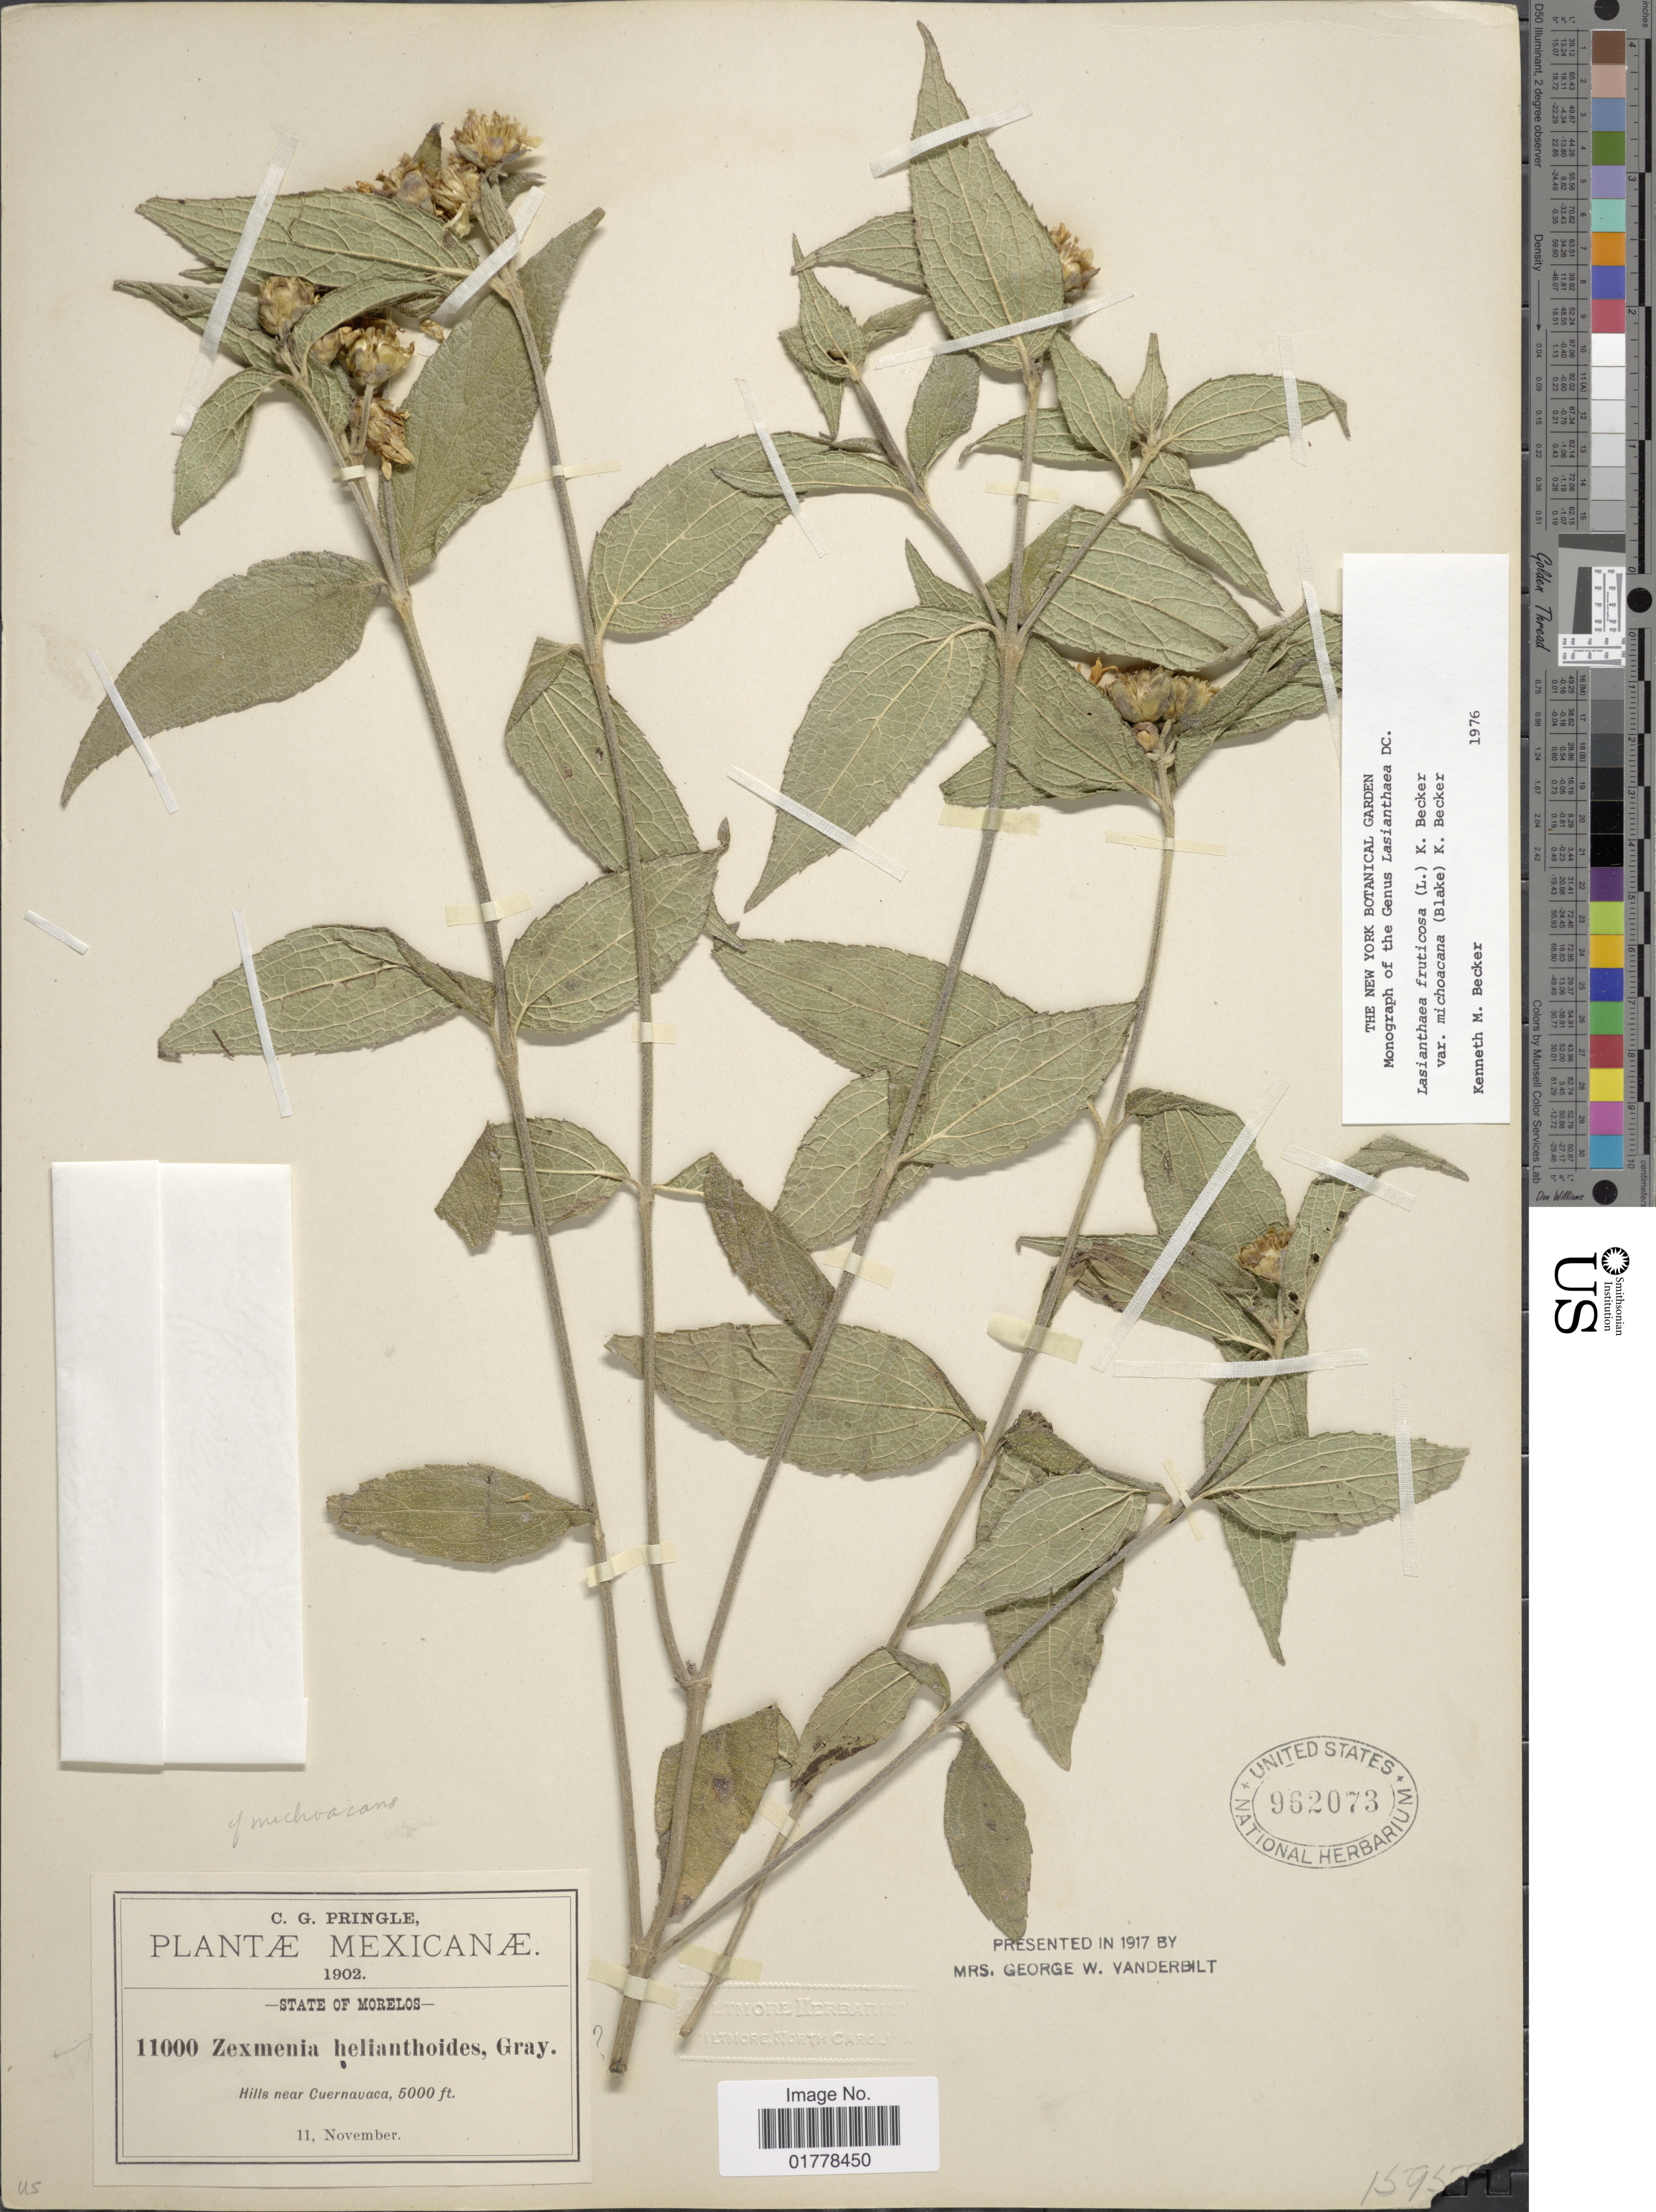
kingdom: Plantae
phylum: Tracheophyta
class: Magnoliopsida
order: Asterales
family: Asteraceae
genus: Lasianthaea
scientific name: Lasianthaea fruticosa var. michoacana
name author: (S.F. Blake) K.M. Becker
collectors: C. G. Pringle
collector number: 11000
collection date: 1902-11-11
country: Mexico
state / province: Morelos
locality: State of Morelos. Hills near Cuernavaca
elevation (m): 1524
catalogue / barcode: US 962073